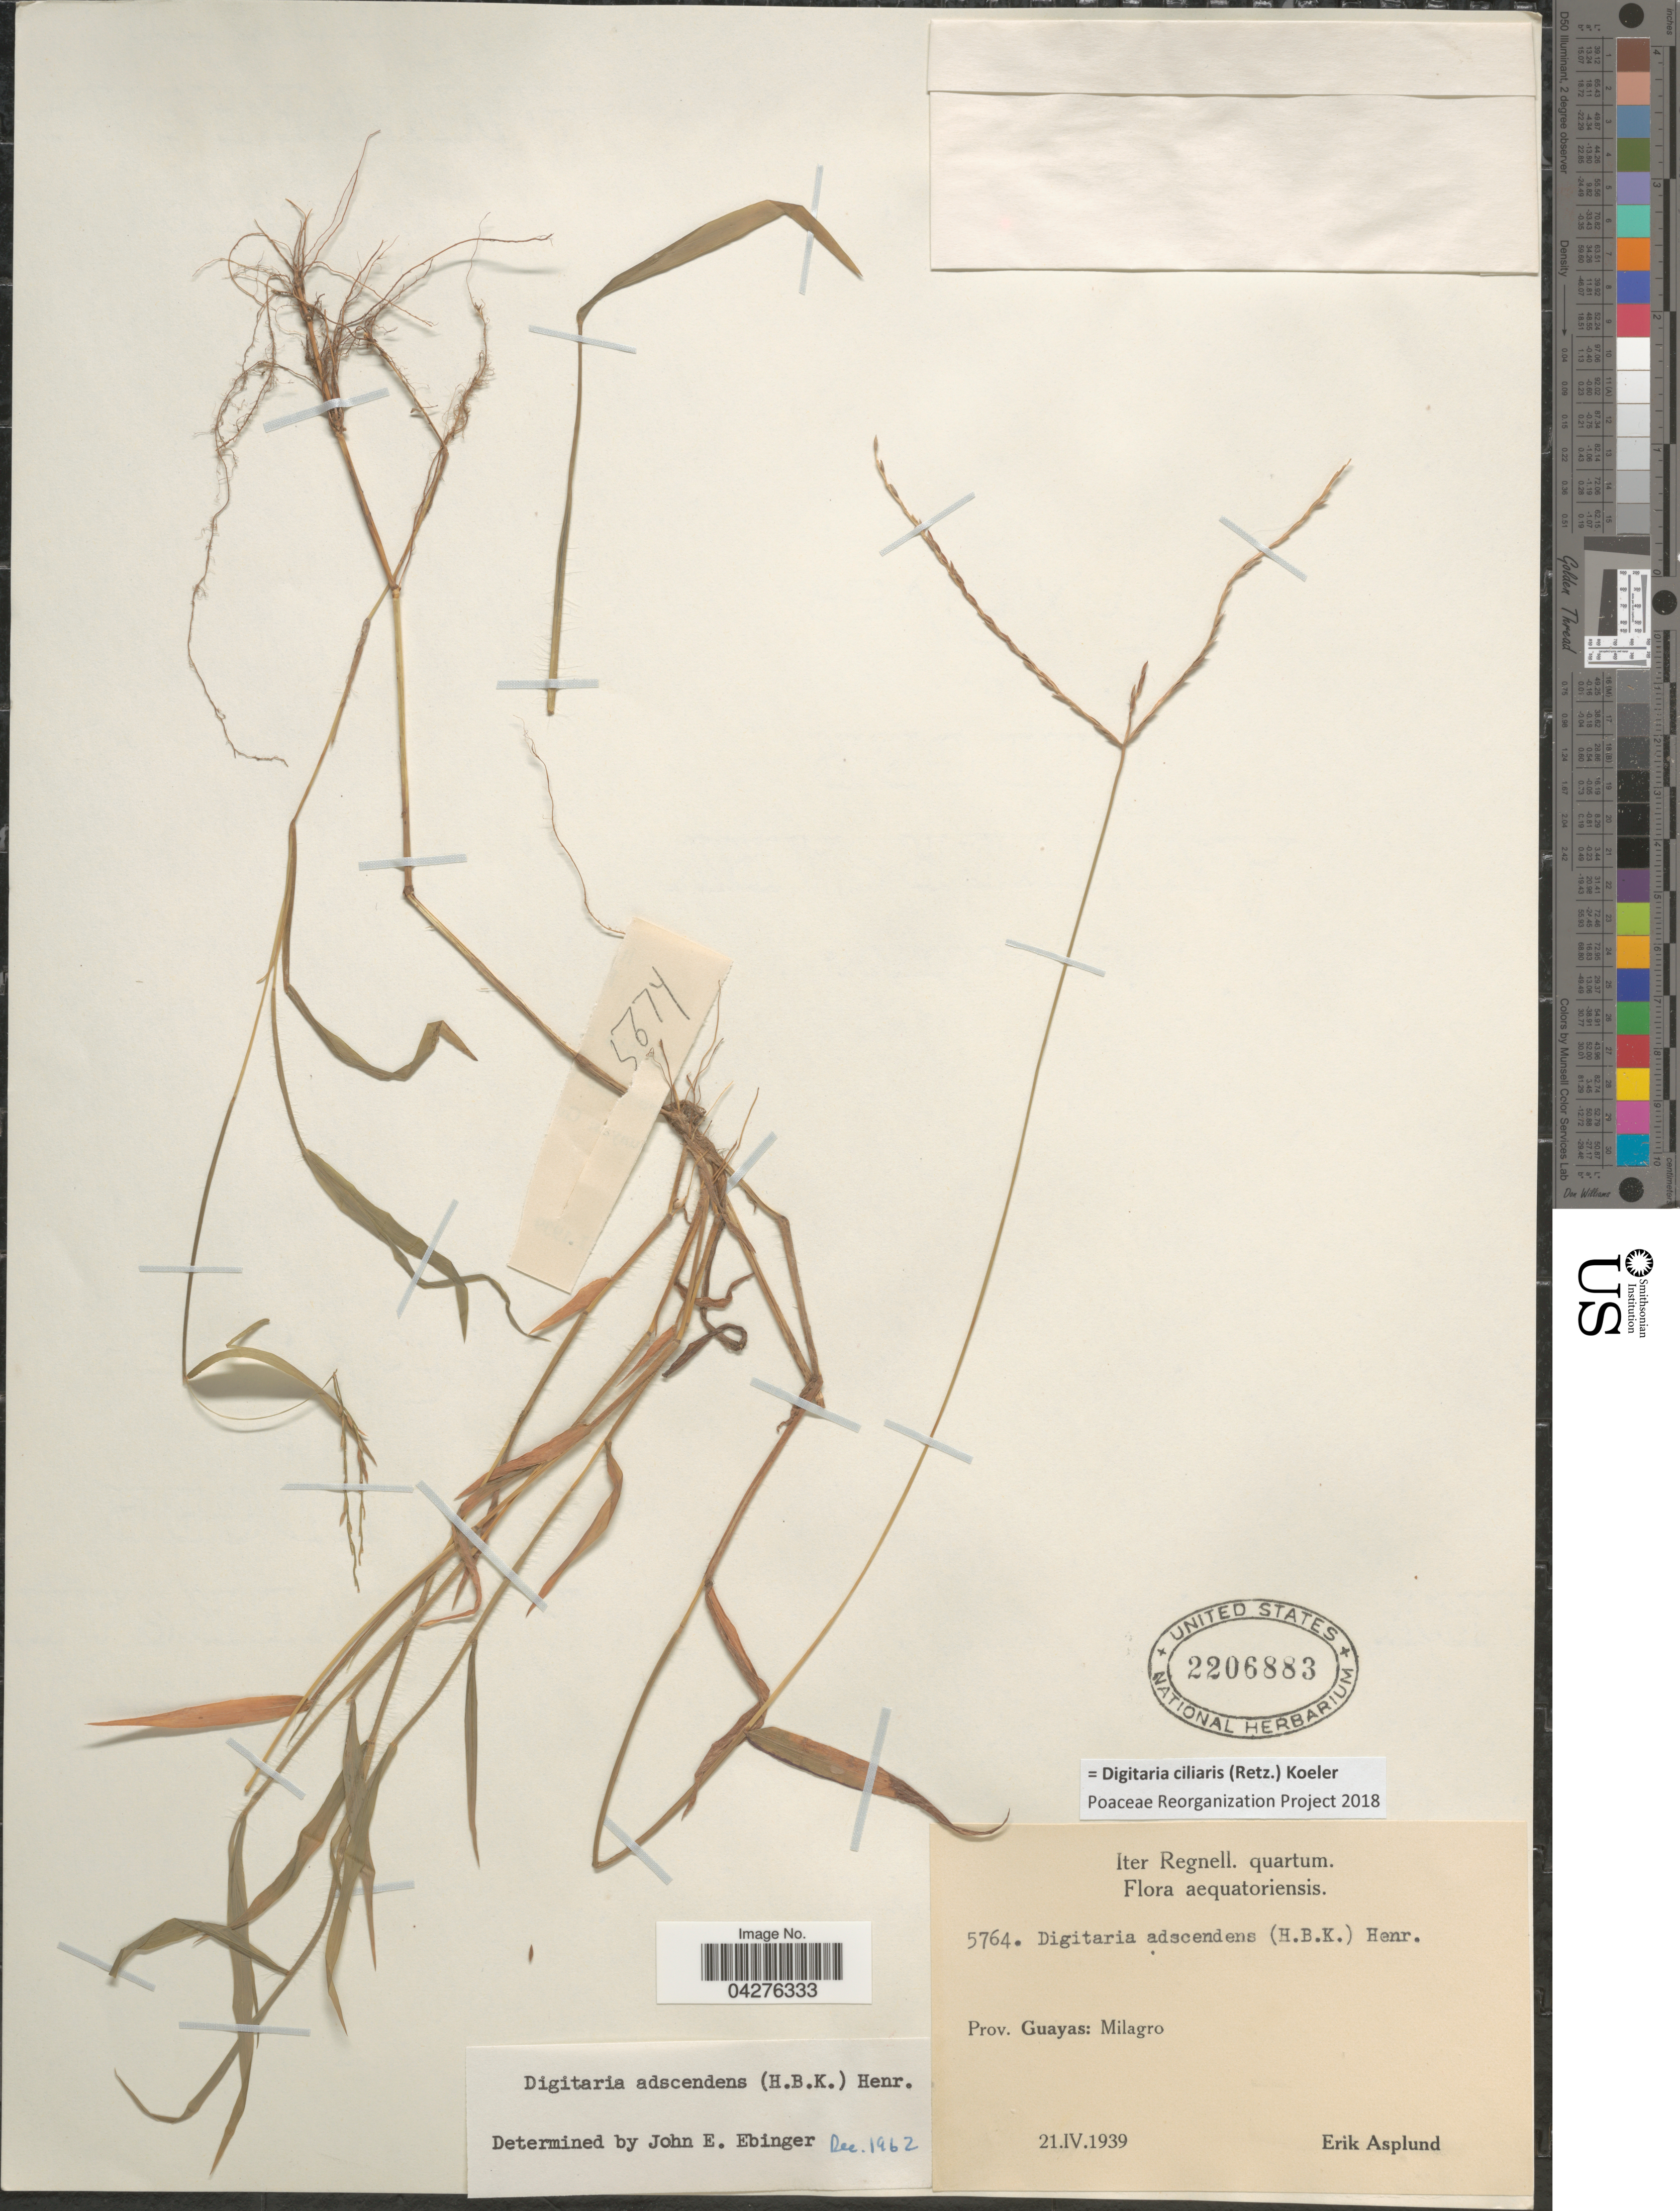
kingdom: Plantae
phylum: Tracheophyta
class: Liliopsida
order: Poales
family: Poaceae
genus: Digitaria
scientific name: Digitaria ciliaris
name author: (Retz.) Koeler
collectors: E. Asplund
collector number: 5764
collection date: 1939-04-21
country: Ecuador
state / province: Guayas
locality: Iter Regnell. quartum. Milagro.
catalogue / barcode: US 2206883